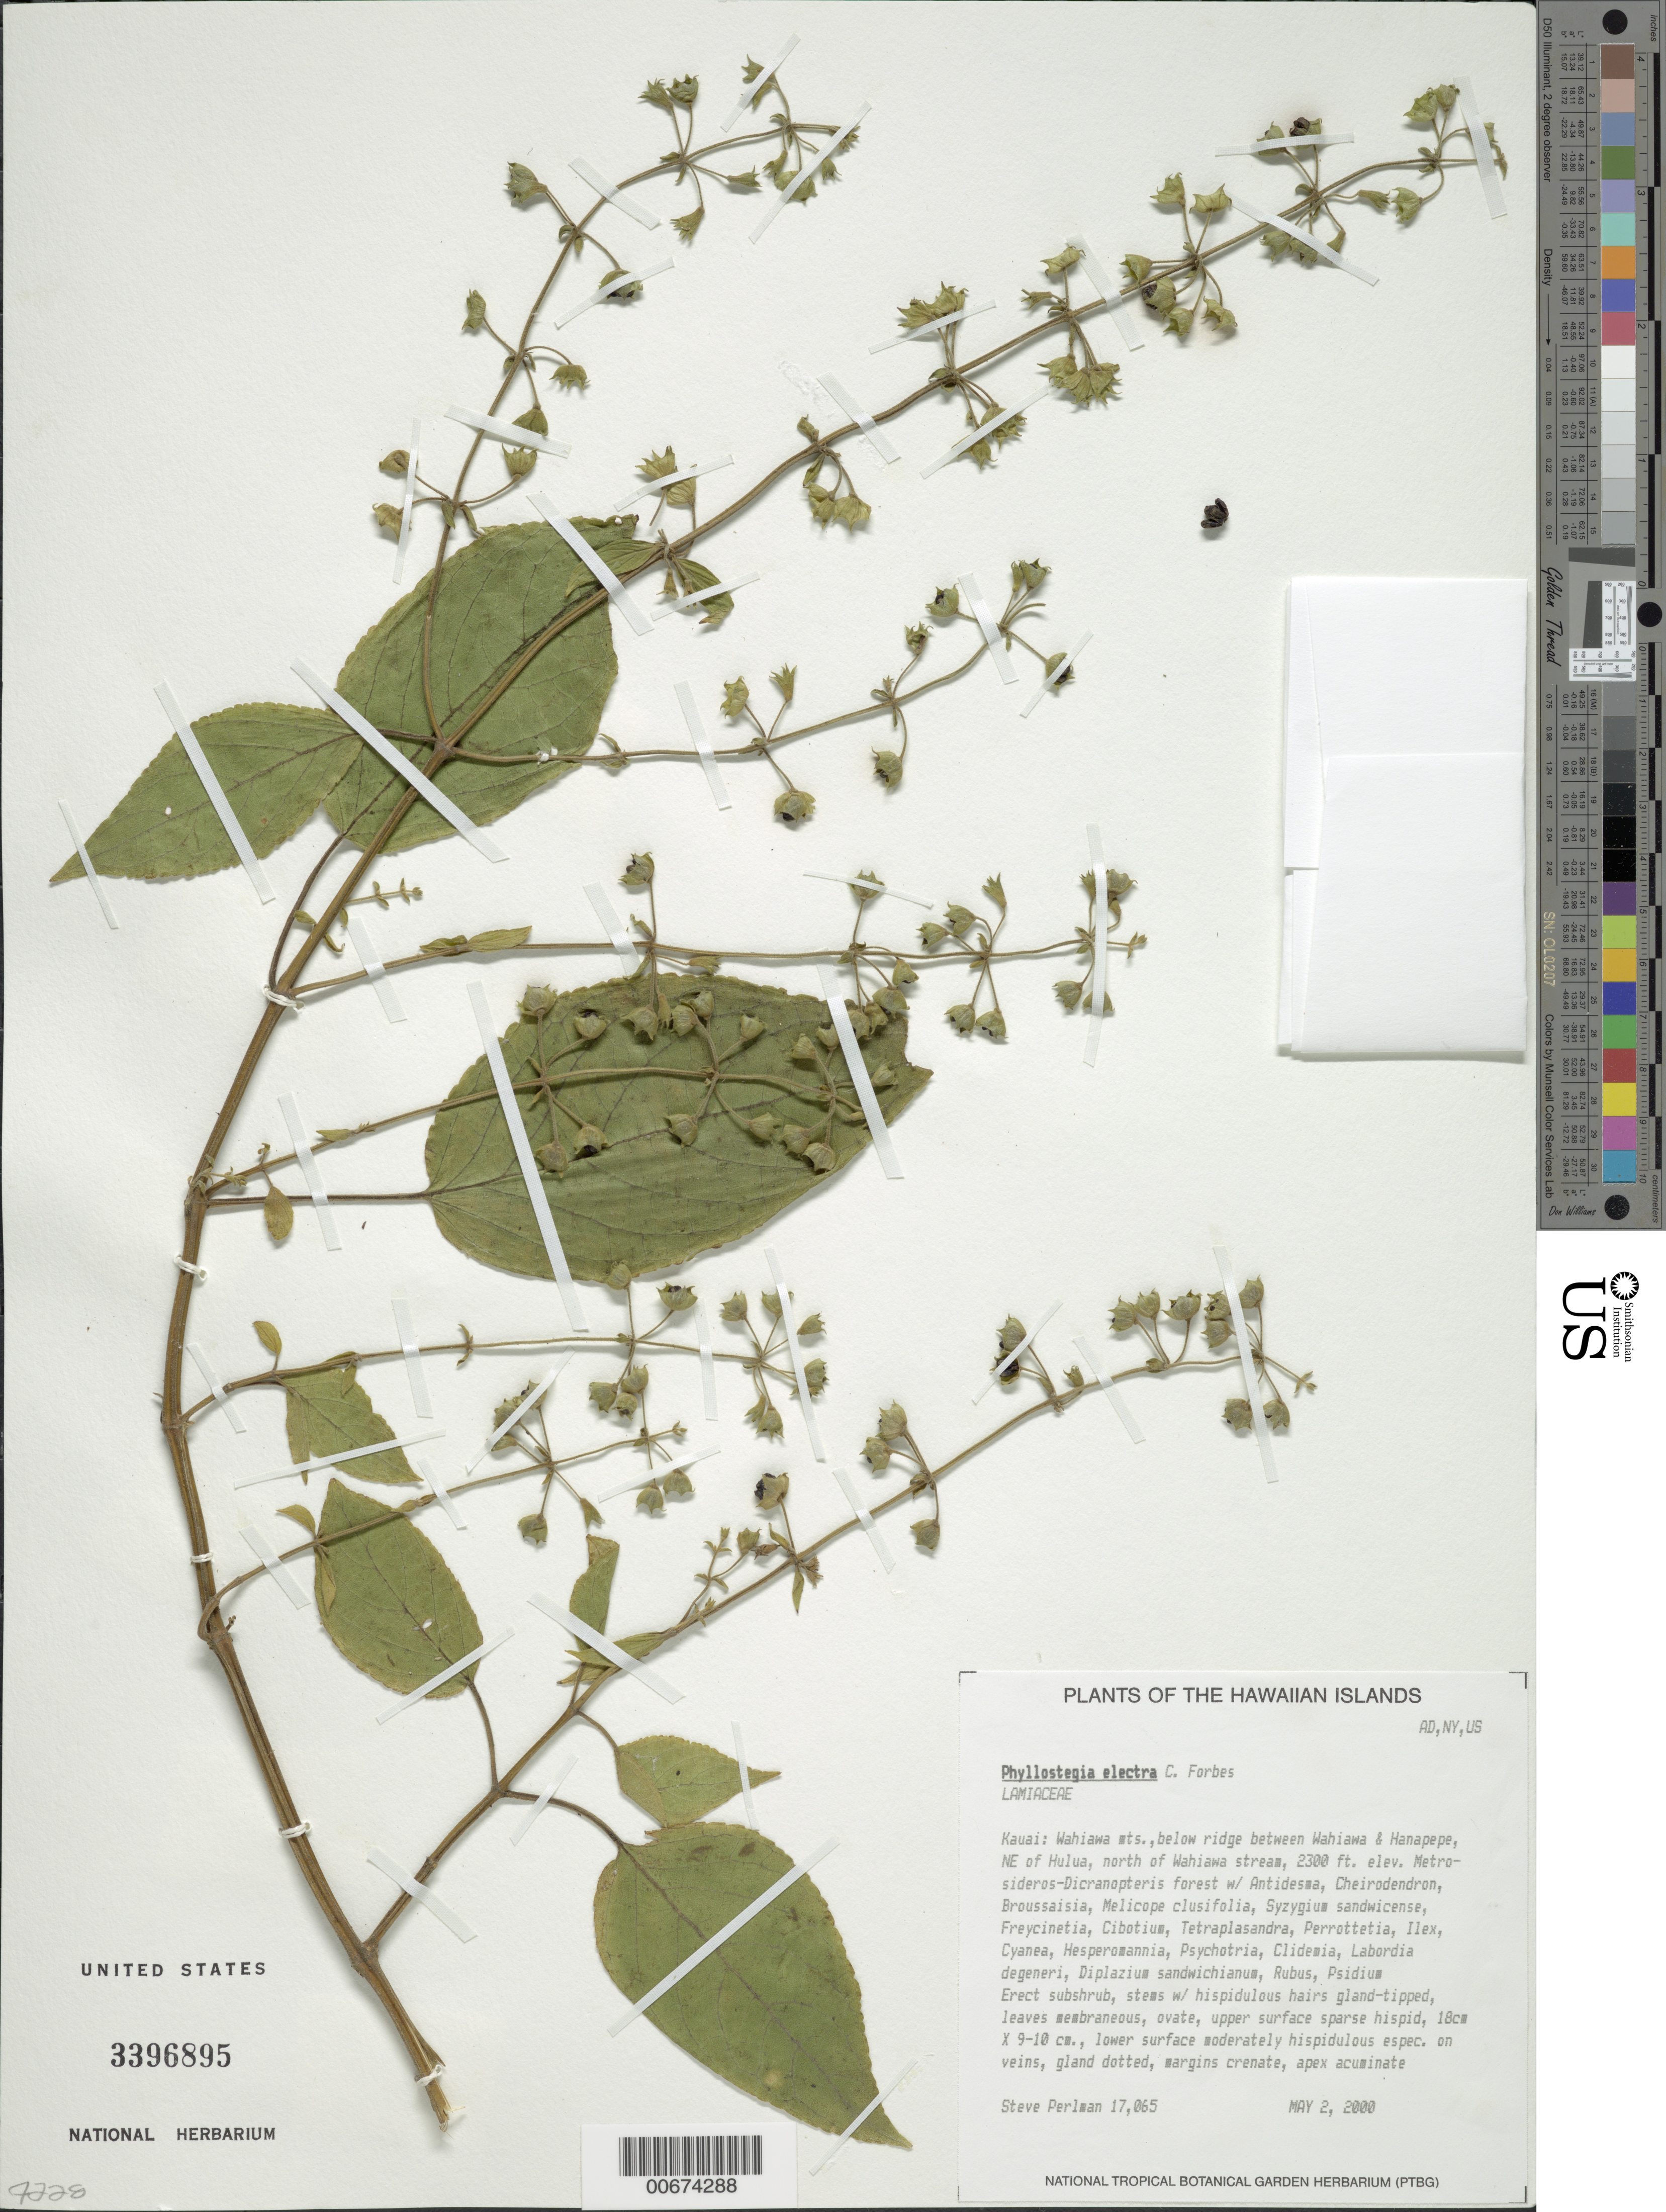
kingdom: Plantae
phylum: Tracheophyta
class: Magnoliopsida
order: Lamiales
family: Lamiaceae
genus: Phyllostegia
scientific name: Phyllostegia electra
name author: C.N. Forbes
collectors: S. P. Perlman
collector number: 17065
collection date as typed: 2 May 2000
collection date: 2000-05-02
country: United States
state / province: Hawaii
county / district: Kauai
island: Kaua'i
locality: Wahiawa mts., below ridge between Wahiawa & Hanapepe, NE of Hulua, north of Wahiawa stream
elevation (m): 701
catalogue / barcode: US 3396895